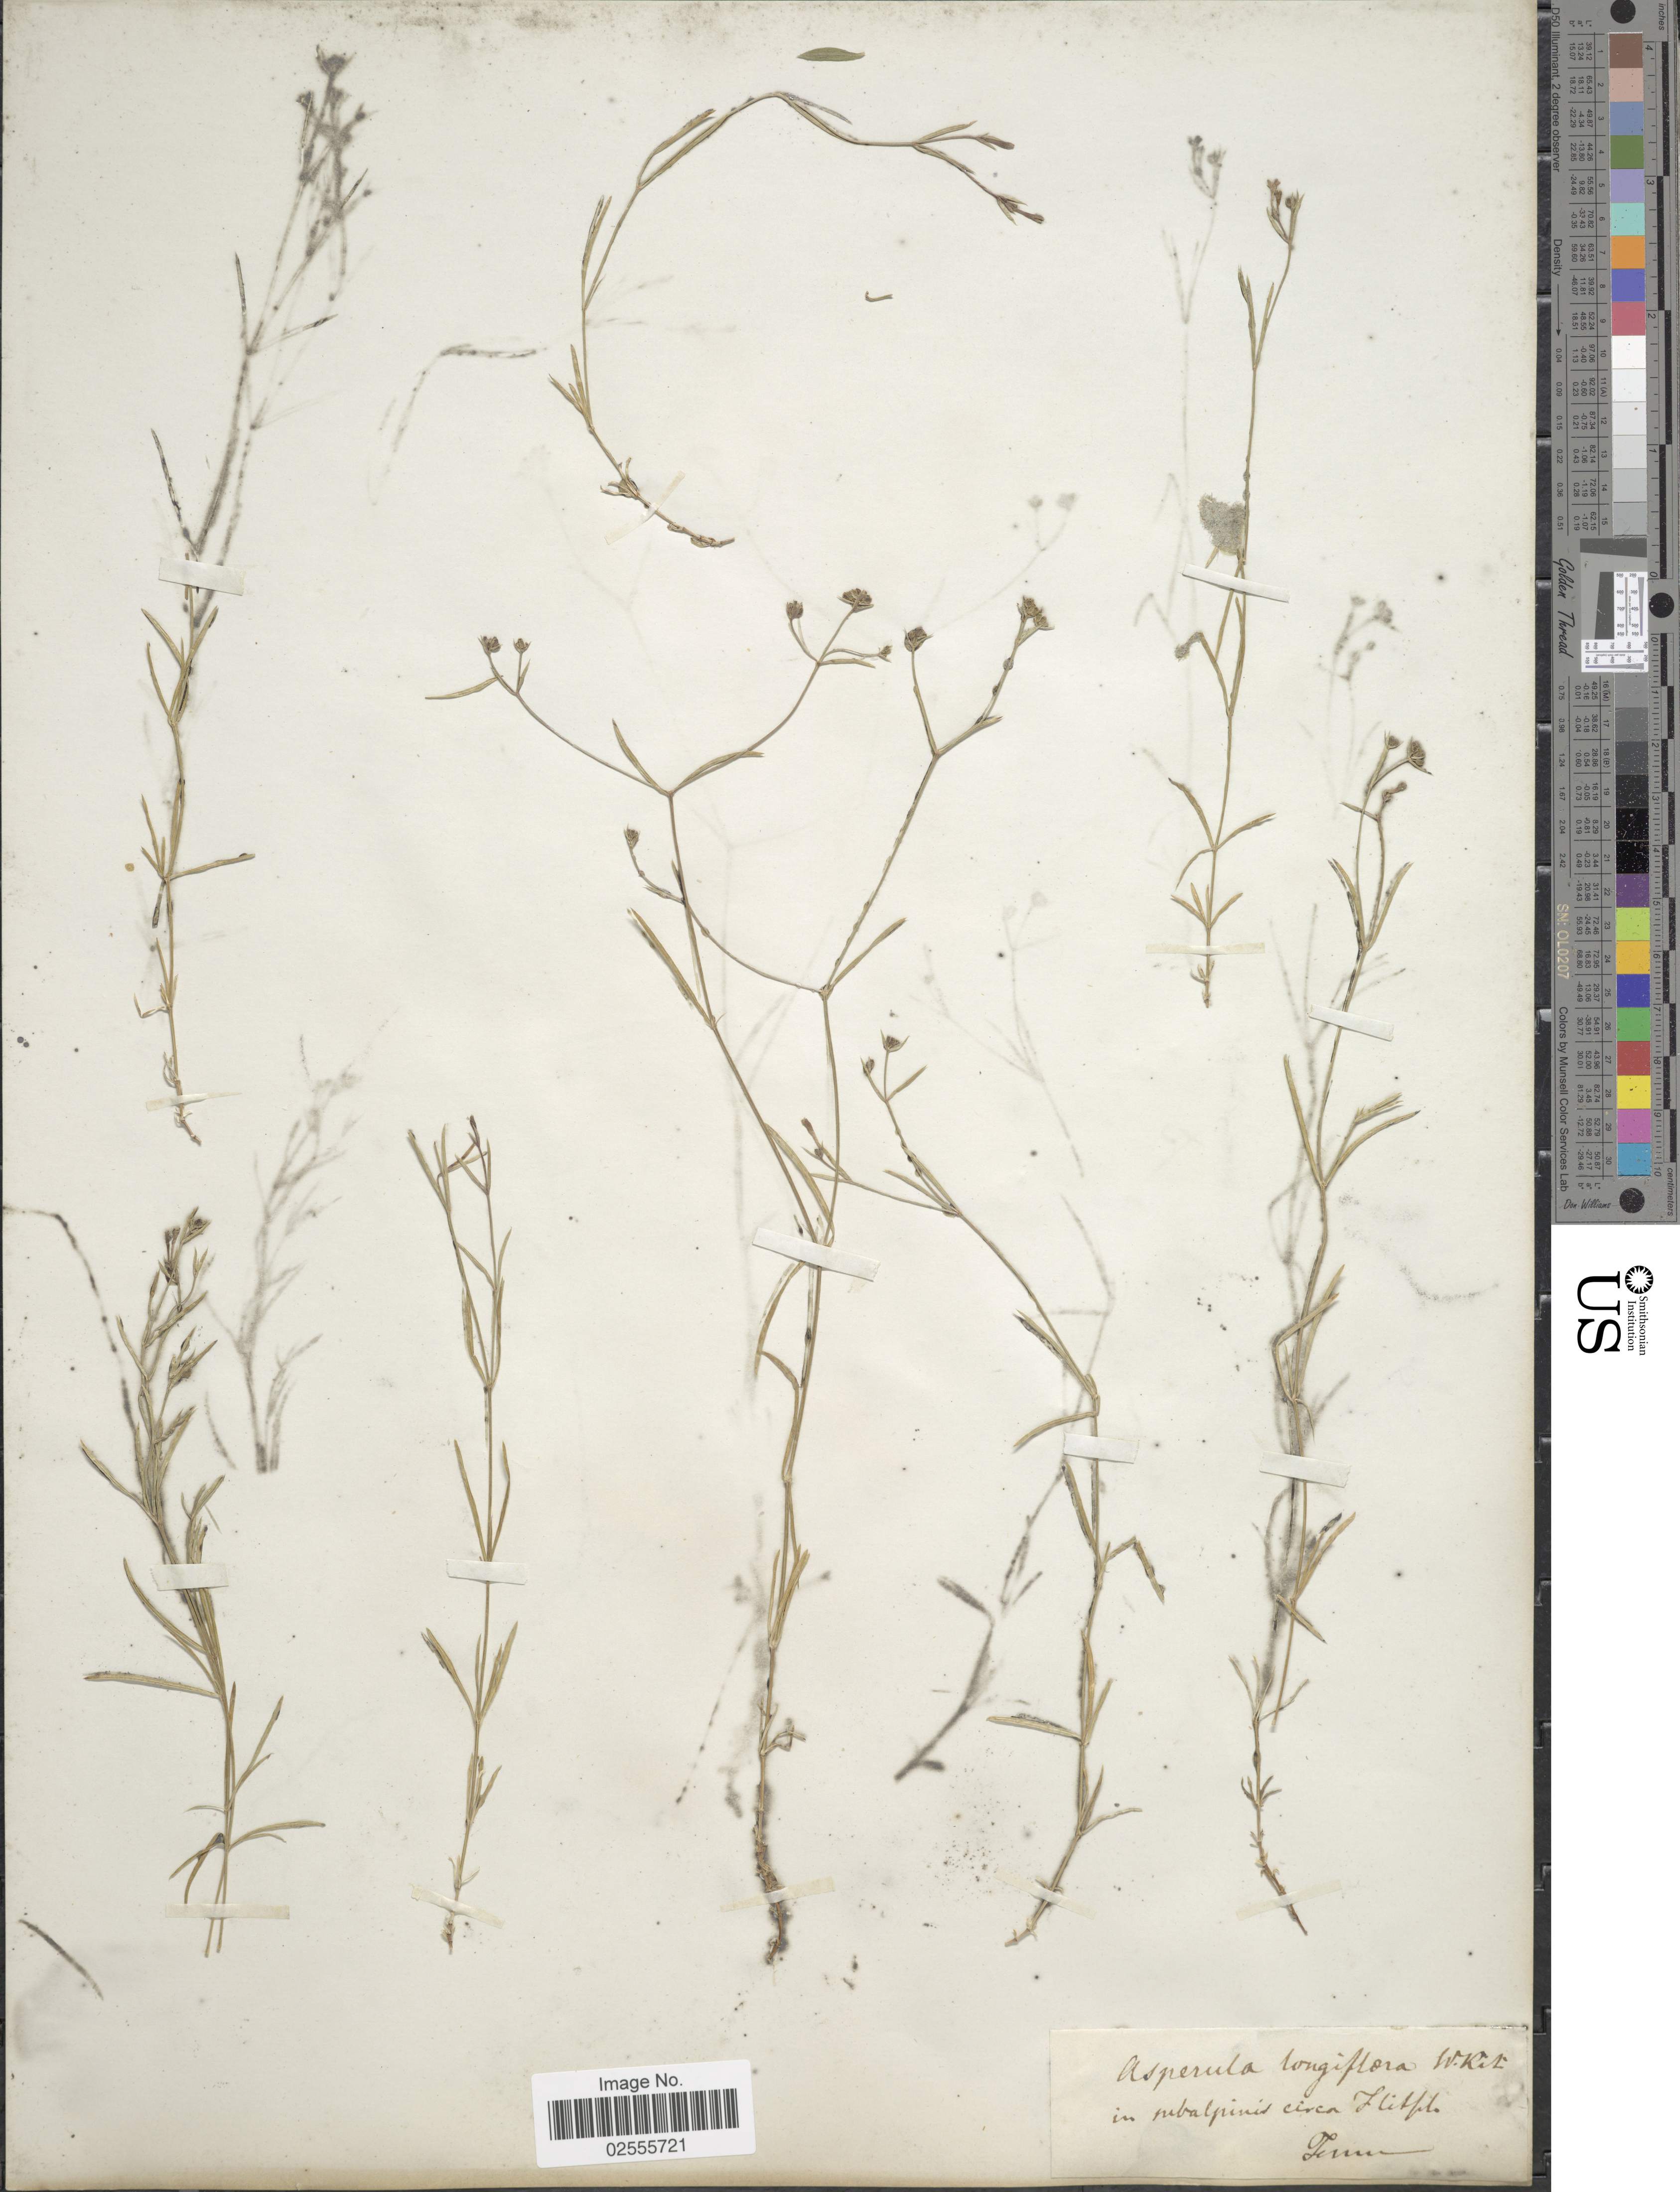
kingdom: Plantae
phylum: Tracheophyta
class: Magnoliopsida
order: Gentianales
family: Rubiaceae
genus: Asperula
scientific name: Asperula longiflora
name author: Waldst. & Kit.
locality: In subalpinis circa Flitph [interpreted]